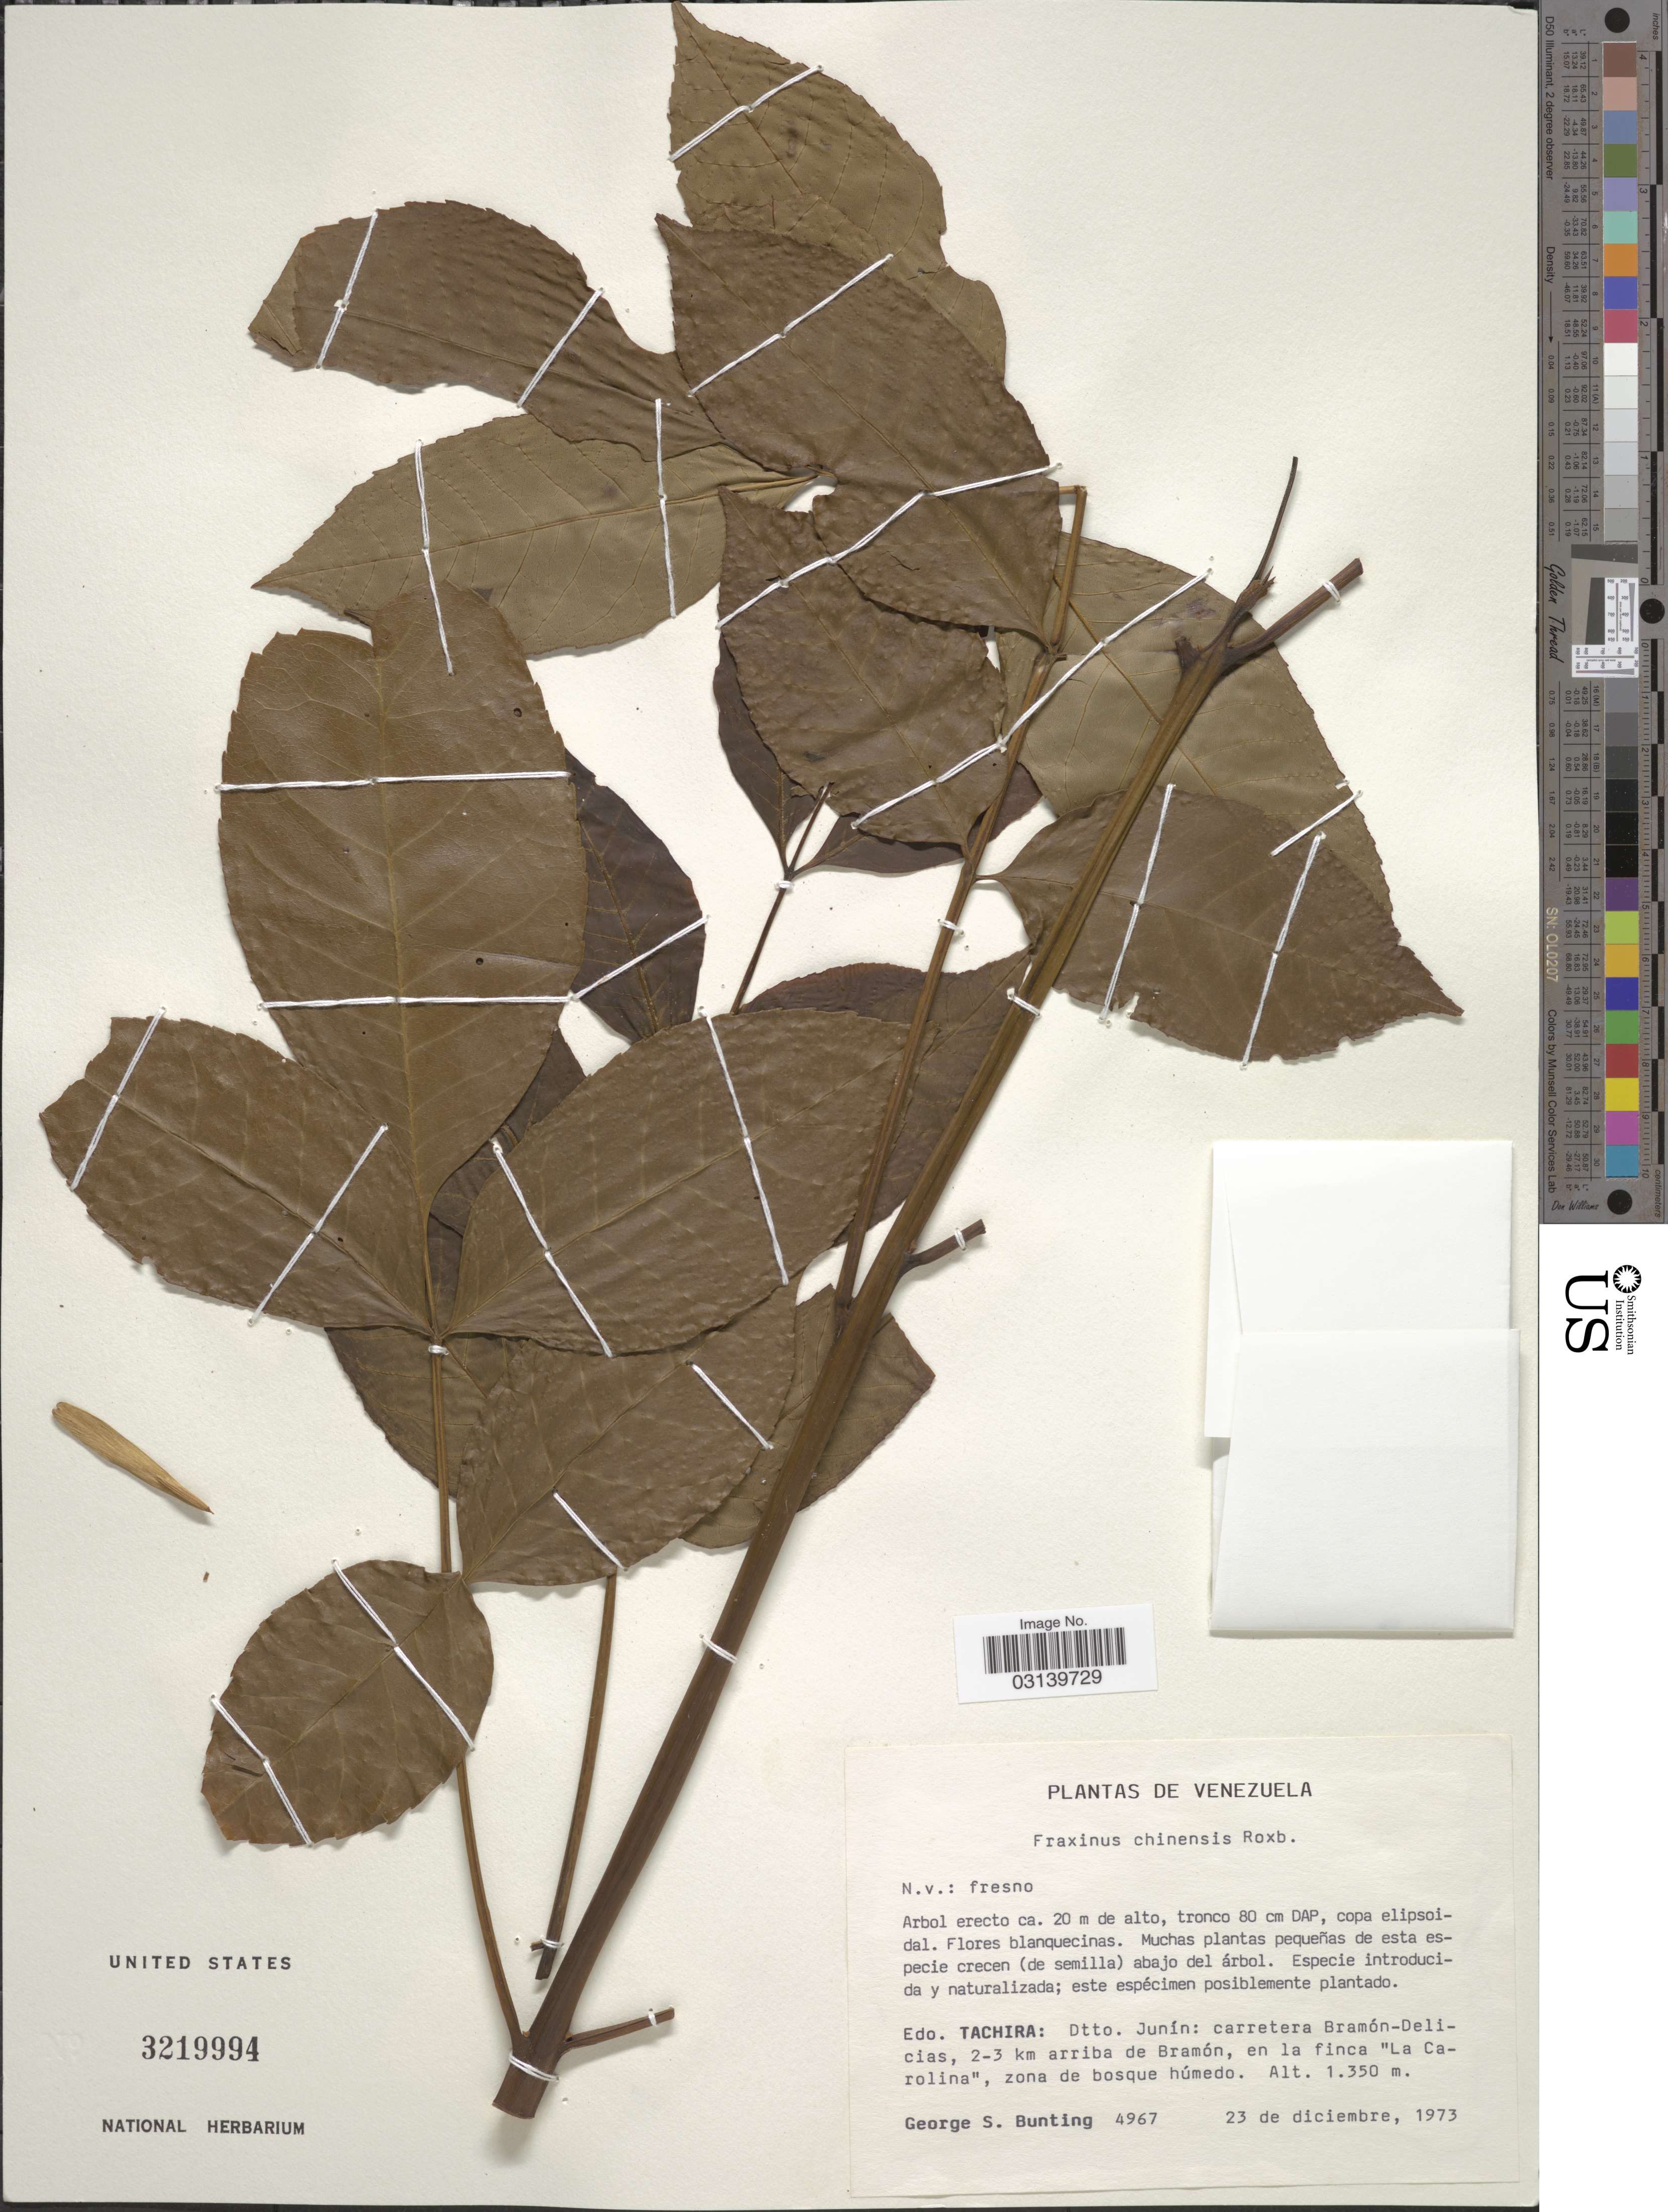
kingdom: Plantae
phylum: Tracheophyta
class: Magnoliopsida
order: Lamiales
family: Oleaceae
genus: Fraxinus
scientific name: Fraxinus chinensis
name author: Roxb.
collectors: G. S. Bunting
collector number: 4967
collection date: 1973-12-23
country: Venezuela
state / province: Tachira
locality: Dtto. Junín: carretera Bramón-Delicias, 2-3 km arriba de Bramón, en la finca "La Carolina", zona de bosque húmedo.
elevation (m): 1350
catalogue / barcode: US 3219994